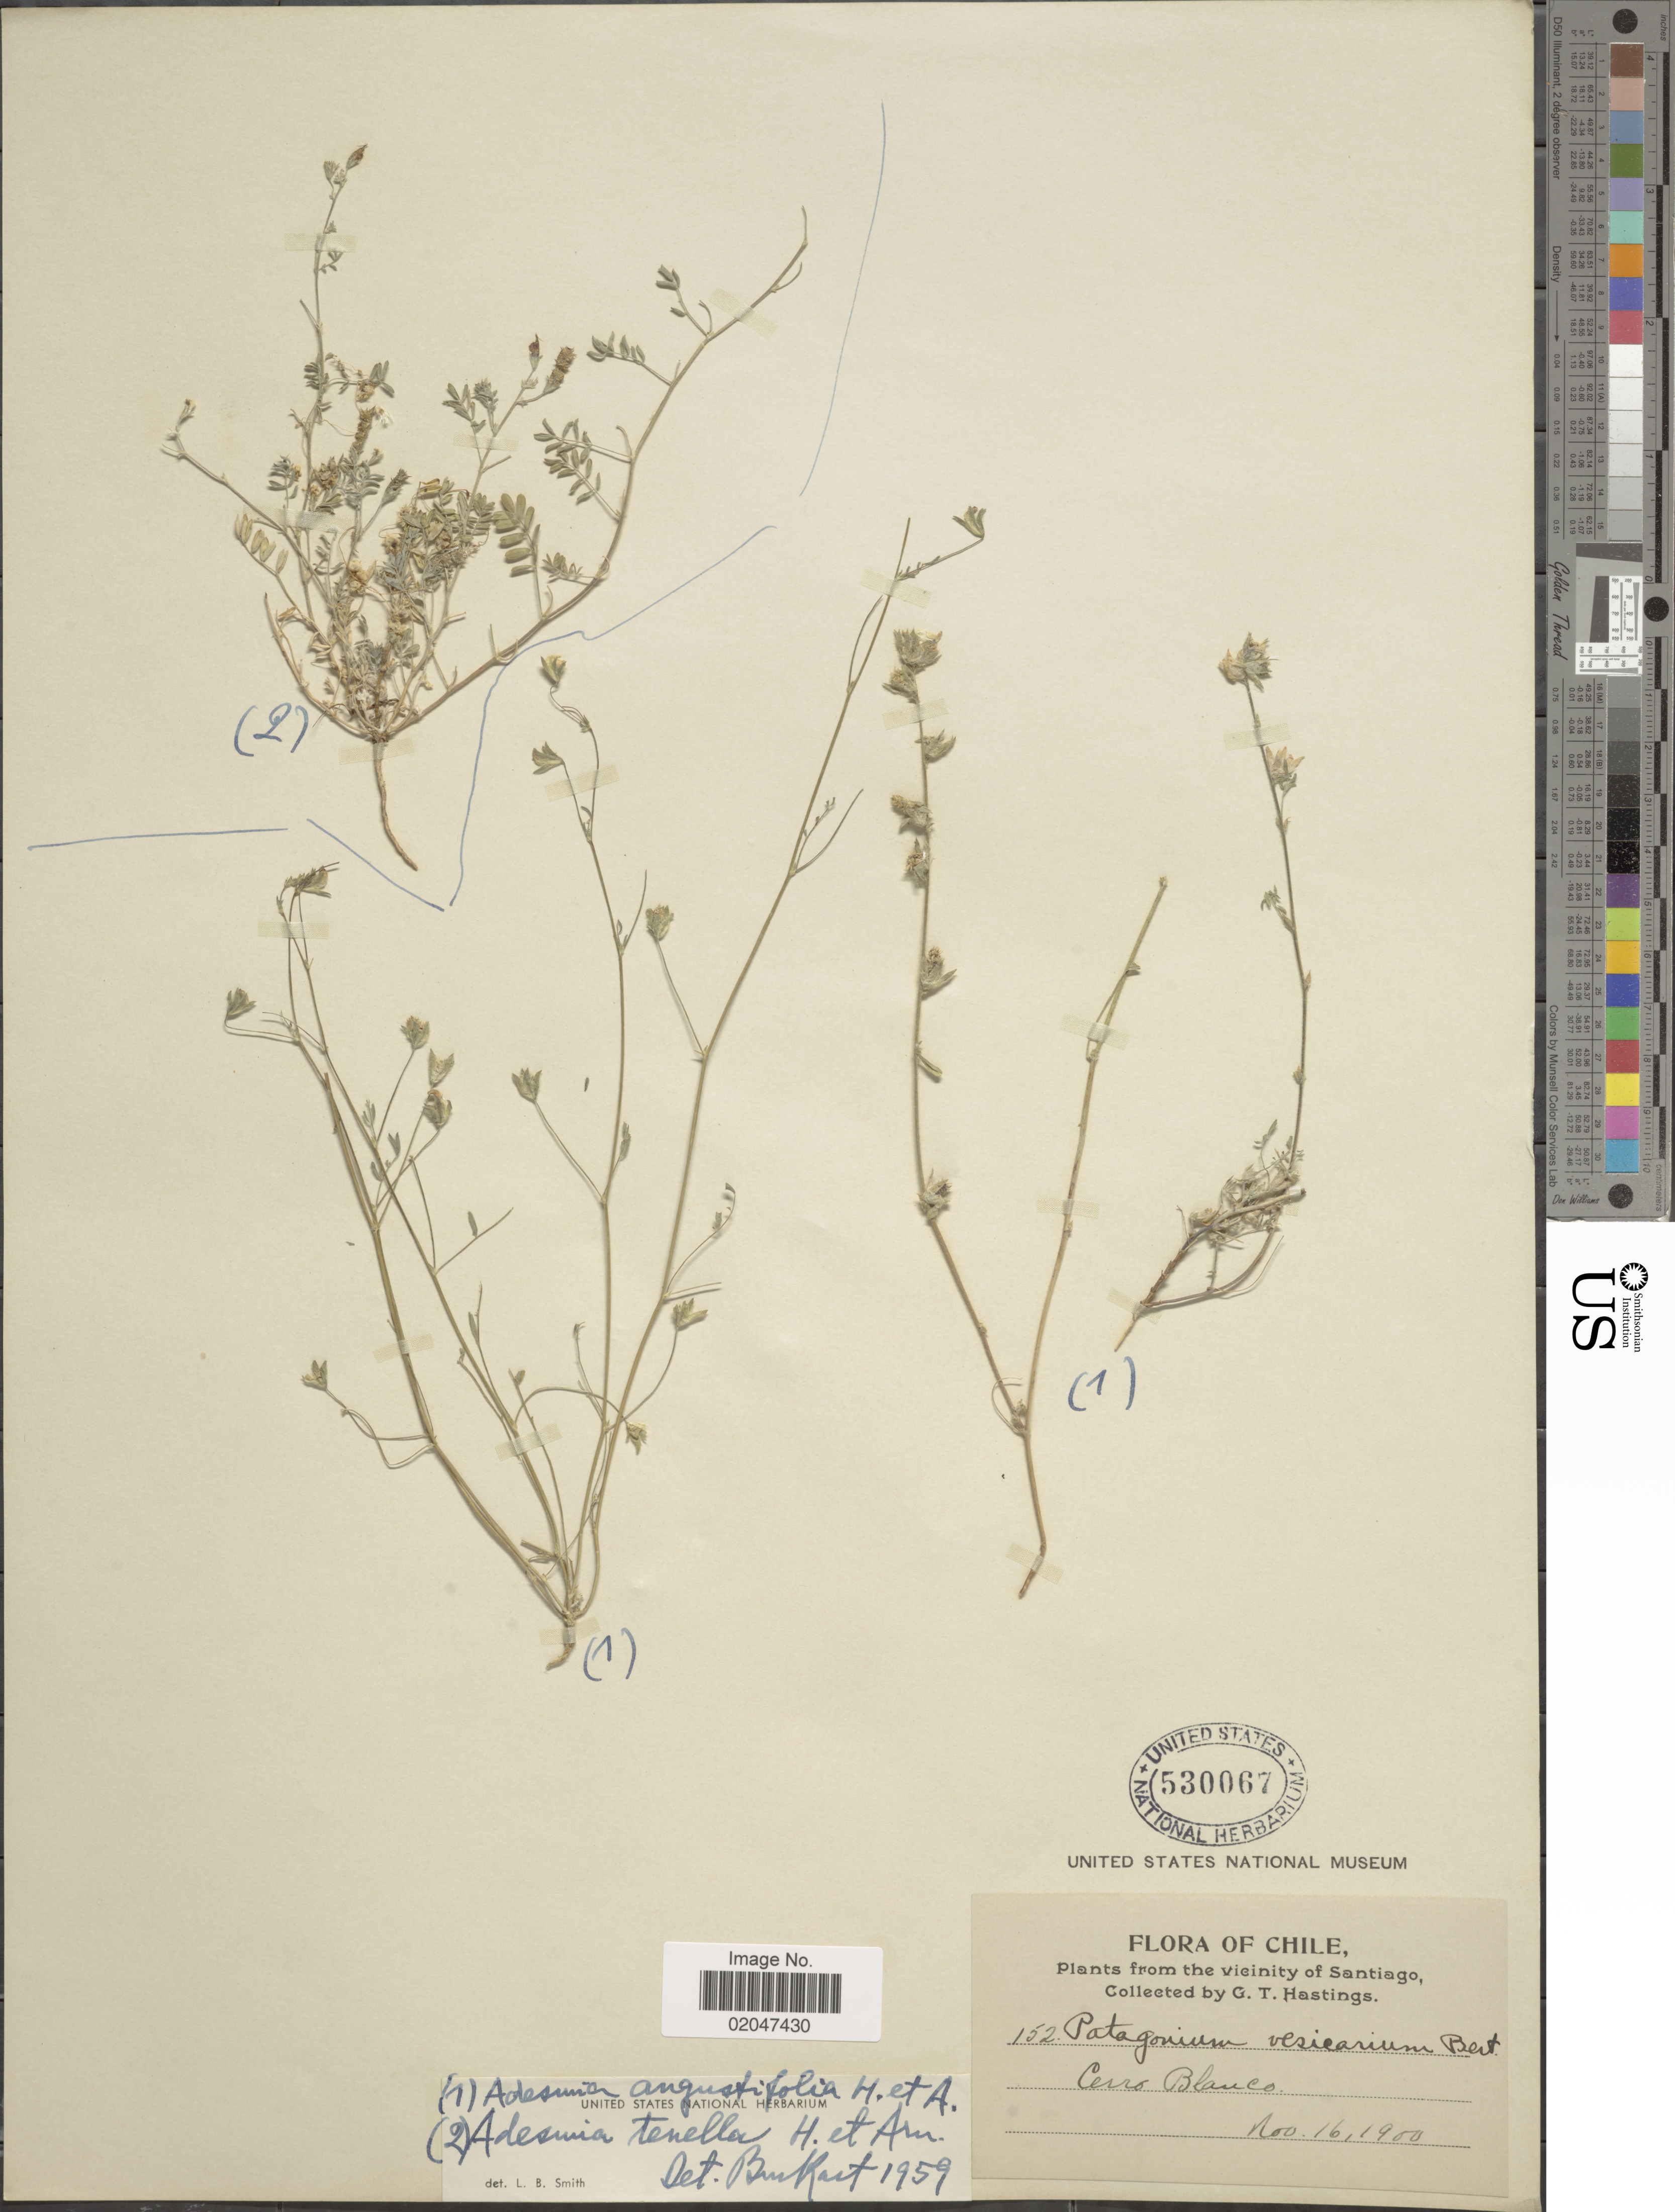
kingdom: Plantae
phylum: Tracheophyta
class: Magnoliopsida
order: Fabales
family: Fabaceae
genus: Adesmia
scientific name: Adesmia sp.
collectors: G. Hastings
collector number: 152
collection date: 1900-11-16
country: Chile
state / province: Región Metropolitana (RM)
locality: Vicinity of Santiago. Cerro Blanco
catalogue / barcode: US 530067